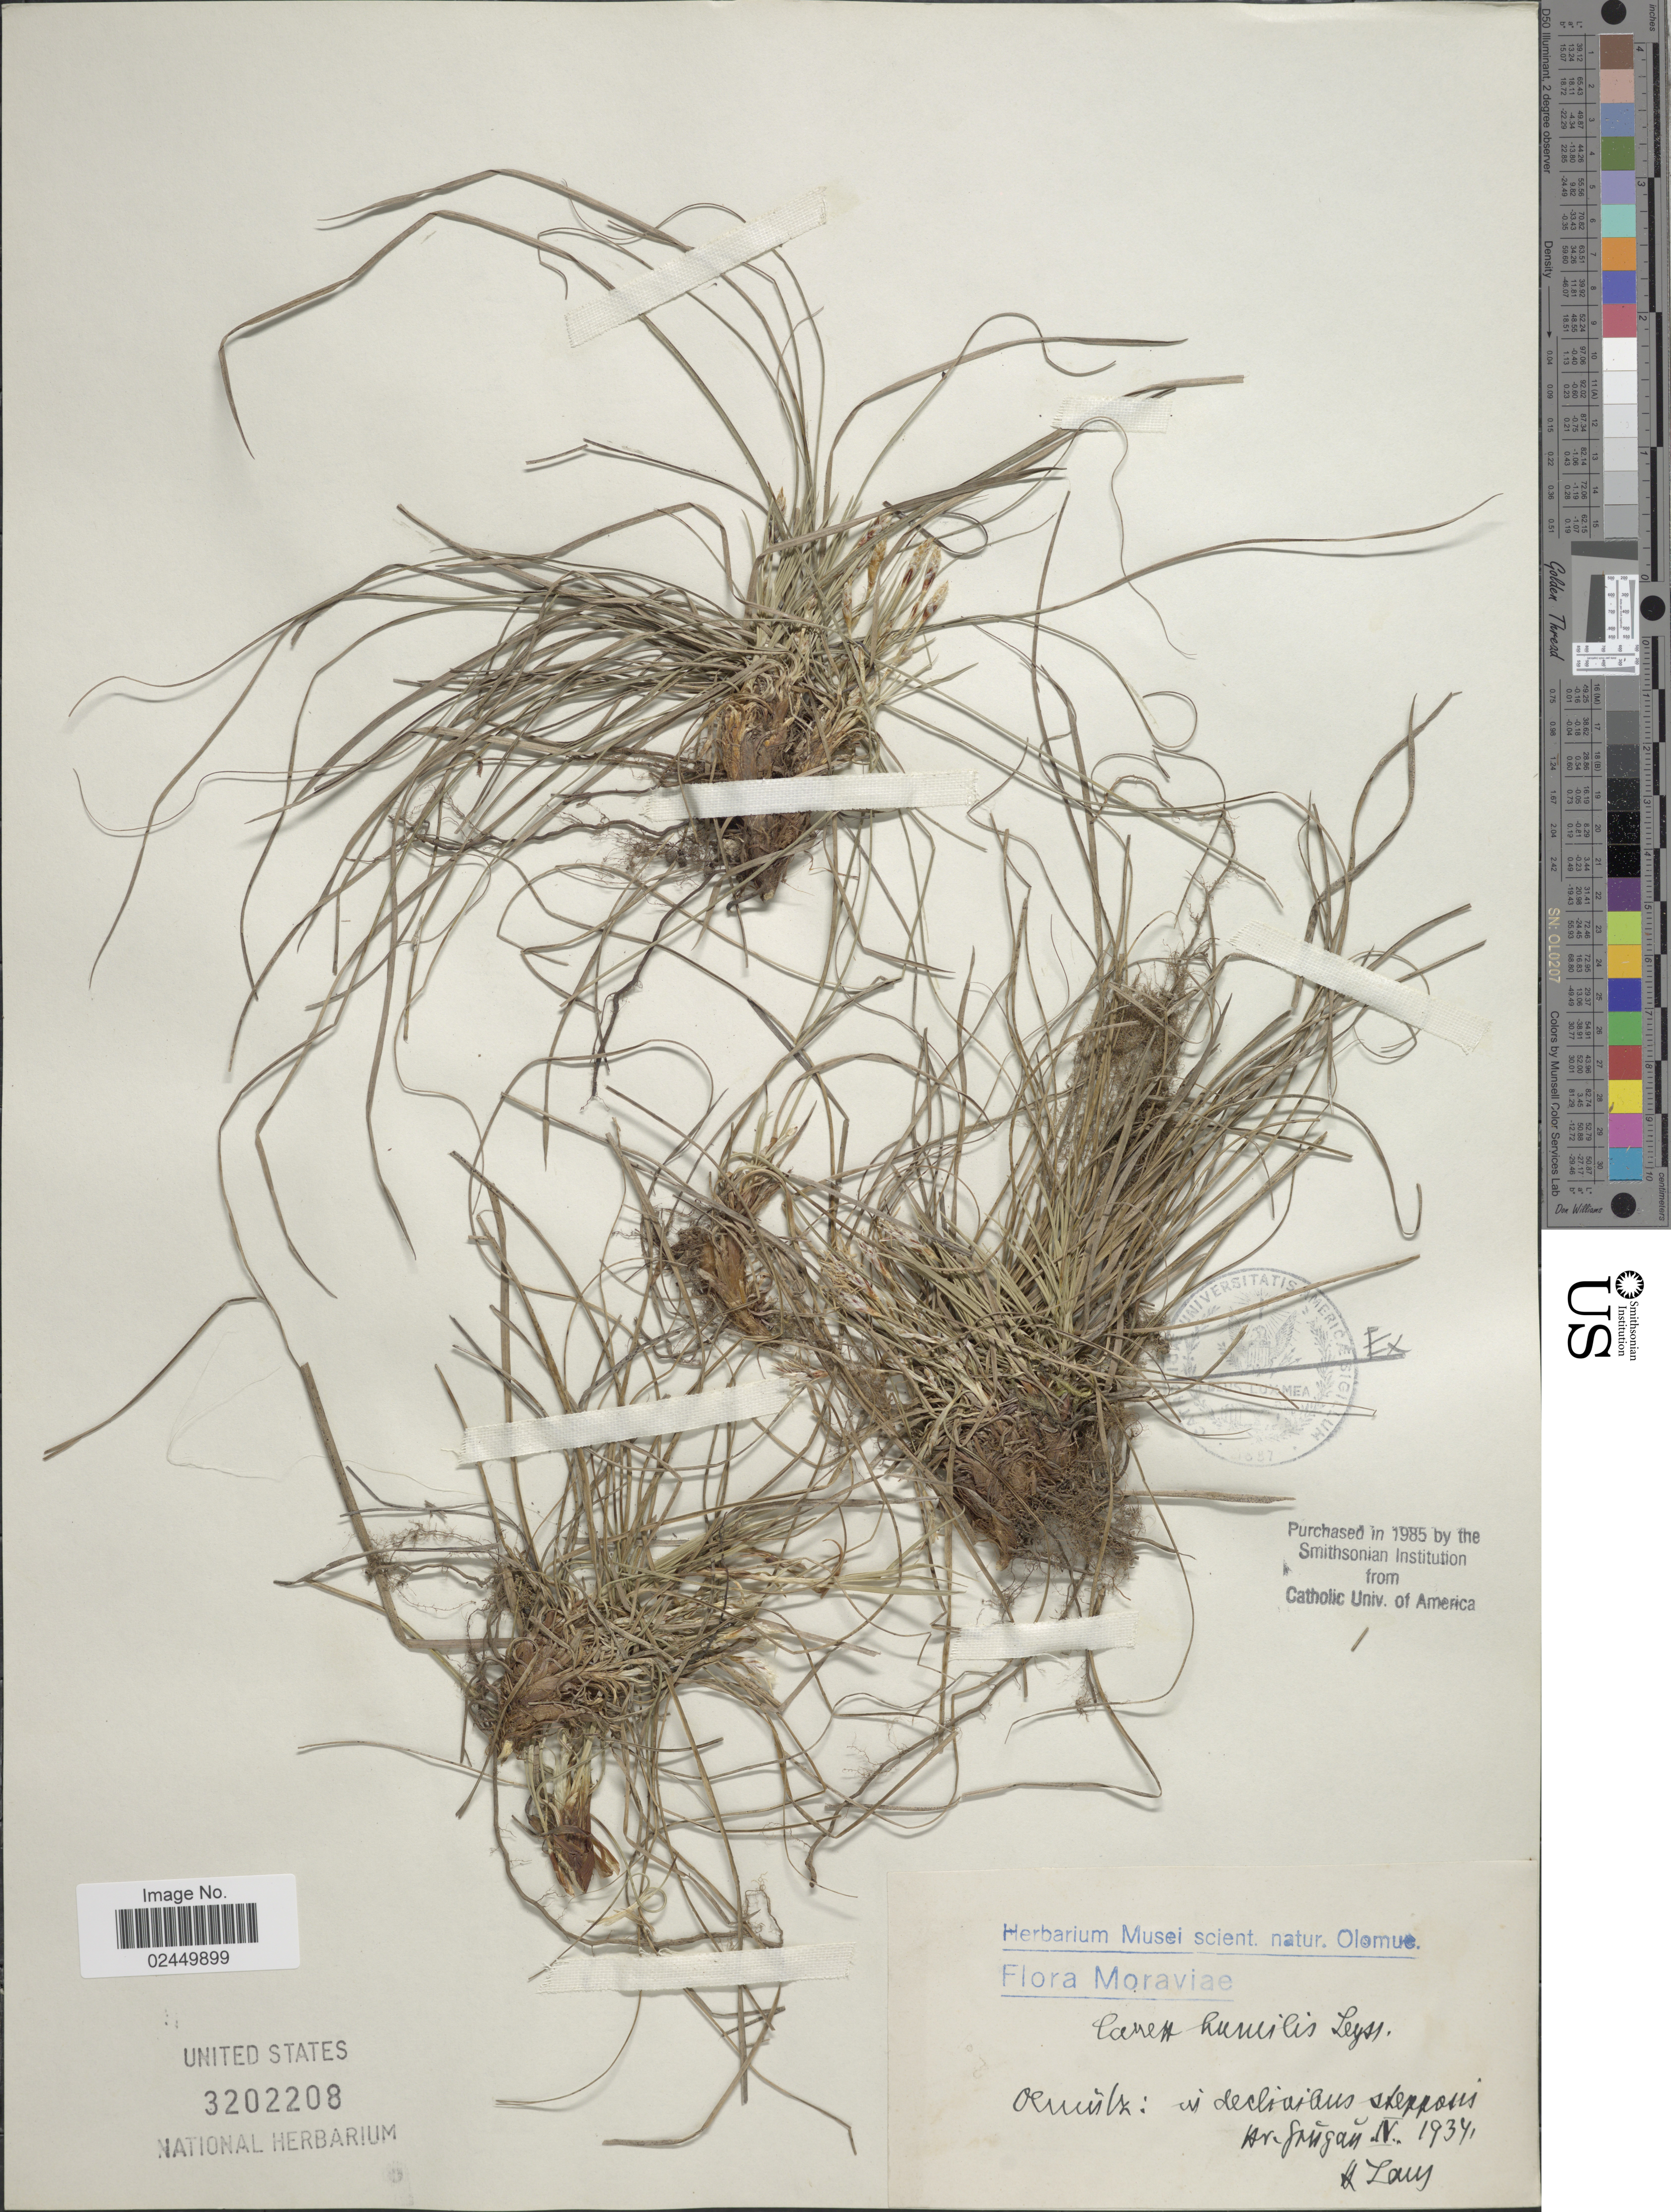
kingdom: Plantae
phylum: Tracheophyta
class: Liliopsida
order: Poales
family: Cyperaceae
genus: Carex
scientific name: Carex humilis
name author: Leyss.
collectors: H. Laus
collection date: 1934-04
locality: Moraviae. Oemitz: in declivibus stepponi Ar-Grugan. [interpreted]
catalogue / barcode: US 3202208